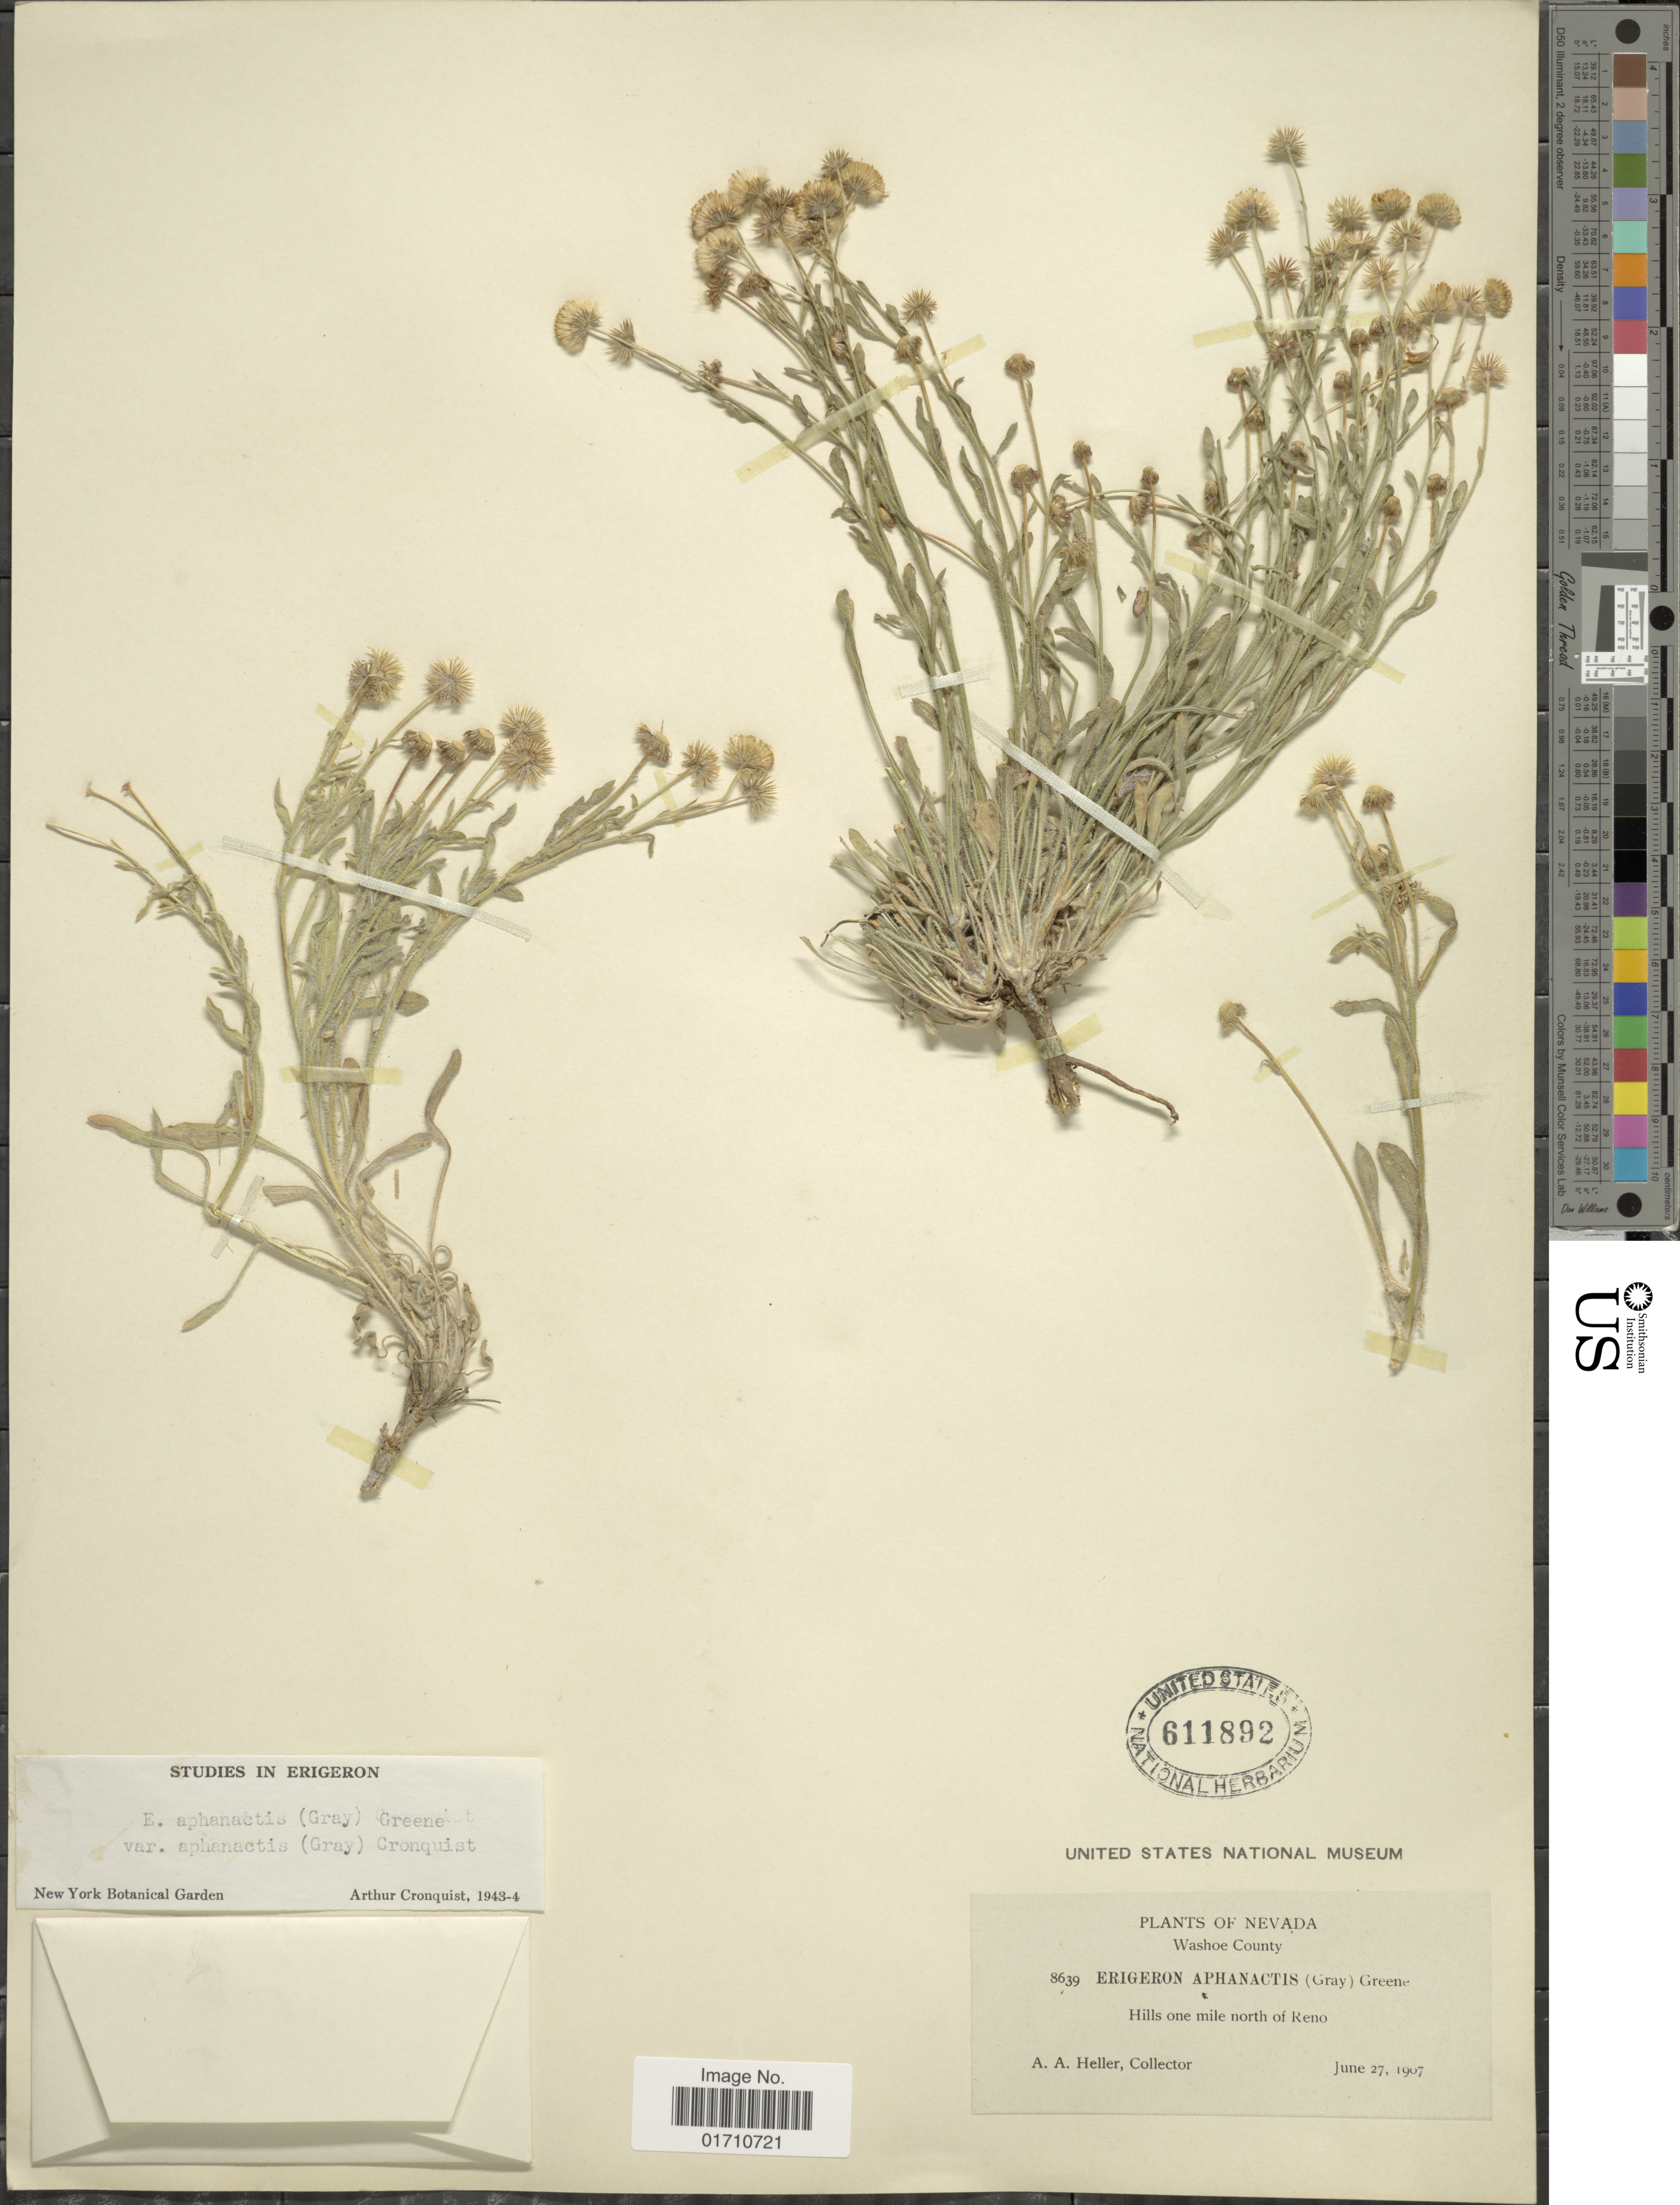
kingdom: Plantae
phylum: Tracheophyta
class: Magnoliopsida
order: Asterales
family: Asteraceae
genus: Erigeron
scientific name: Erigeron aphanactis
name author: (A. Gray) Greene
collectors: A. A. Heller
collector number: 8639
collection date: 1907-06-27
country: United States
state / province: Nevada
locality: Washoe County, Hills one mile north of Reno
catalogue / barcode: US 611892